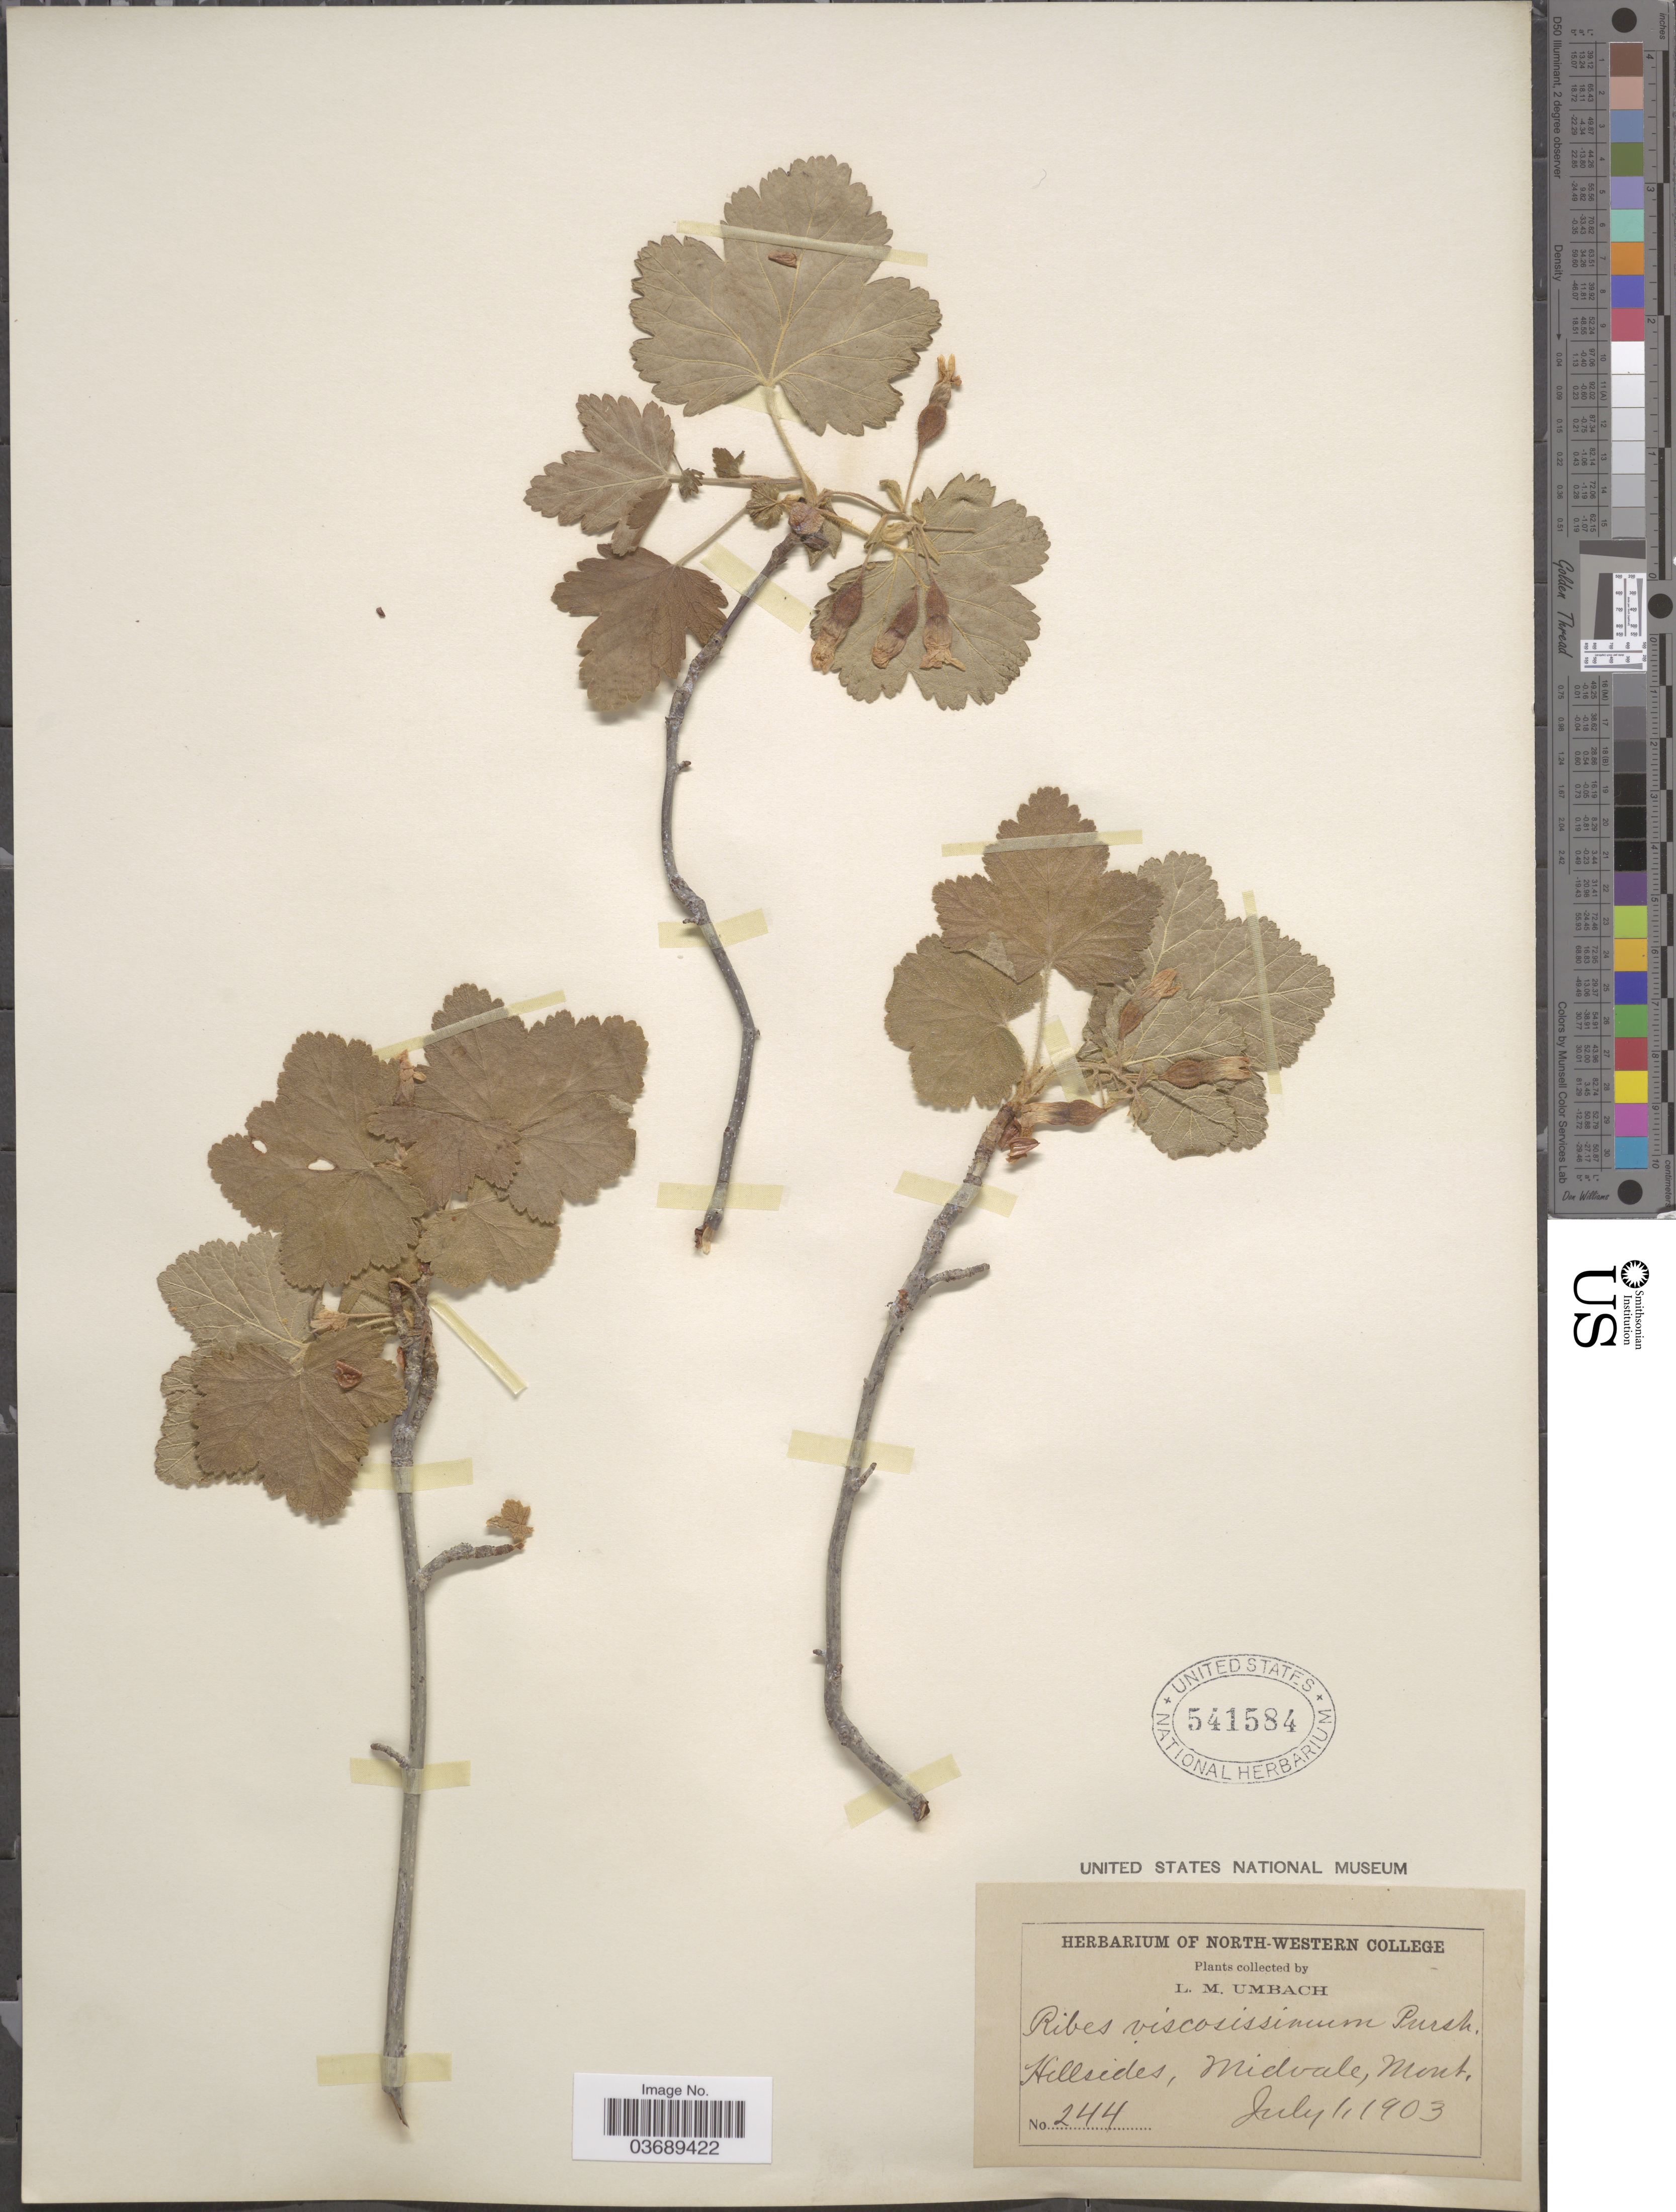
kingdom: Plantae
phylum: Tracheophyta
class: Magnoliopsida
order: Saxifragales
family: Grossulariaceae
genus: Ribes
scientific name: Ribes viscosissimum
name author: Pursh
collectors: L. M. Umbach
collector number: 244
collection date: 1903-07-01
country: United States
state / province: Montana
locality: Hillsides, Midvale.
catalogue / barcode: US 541584